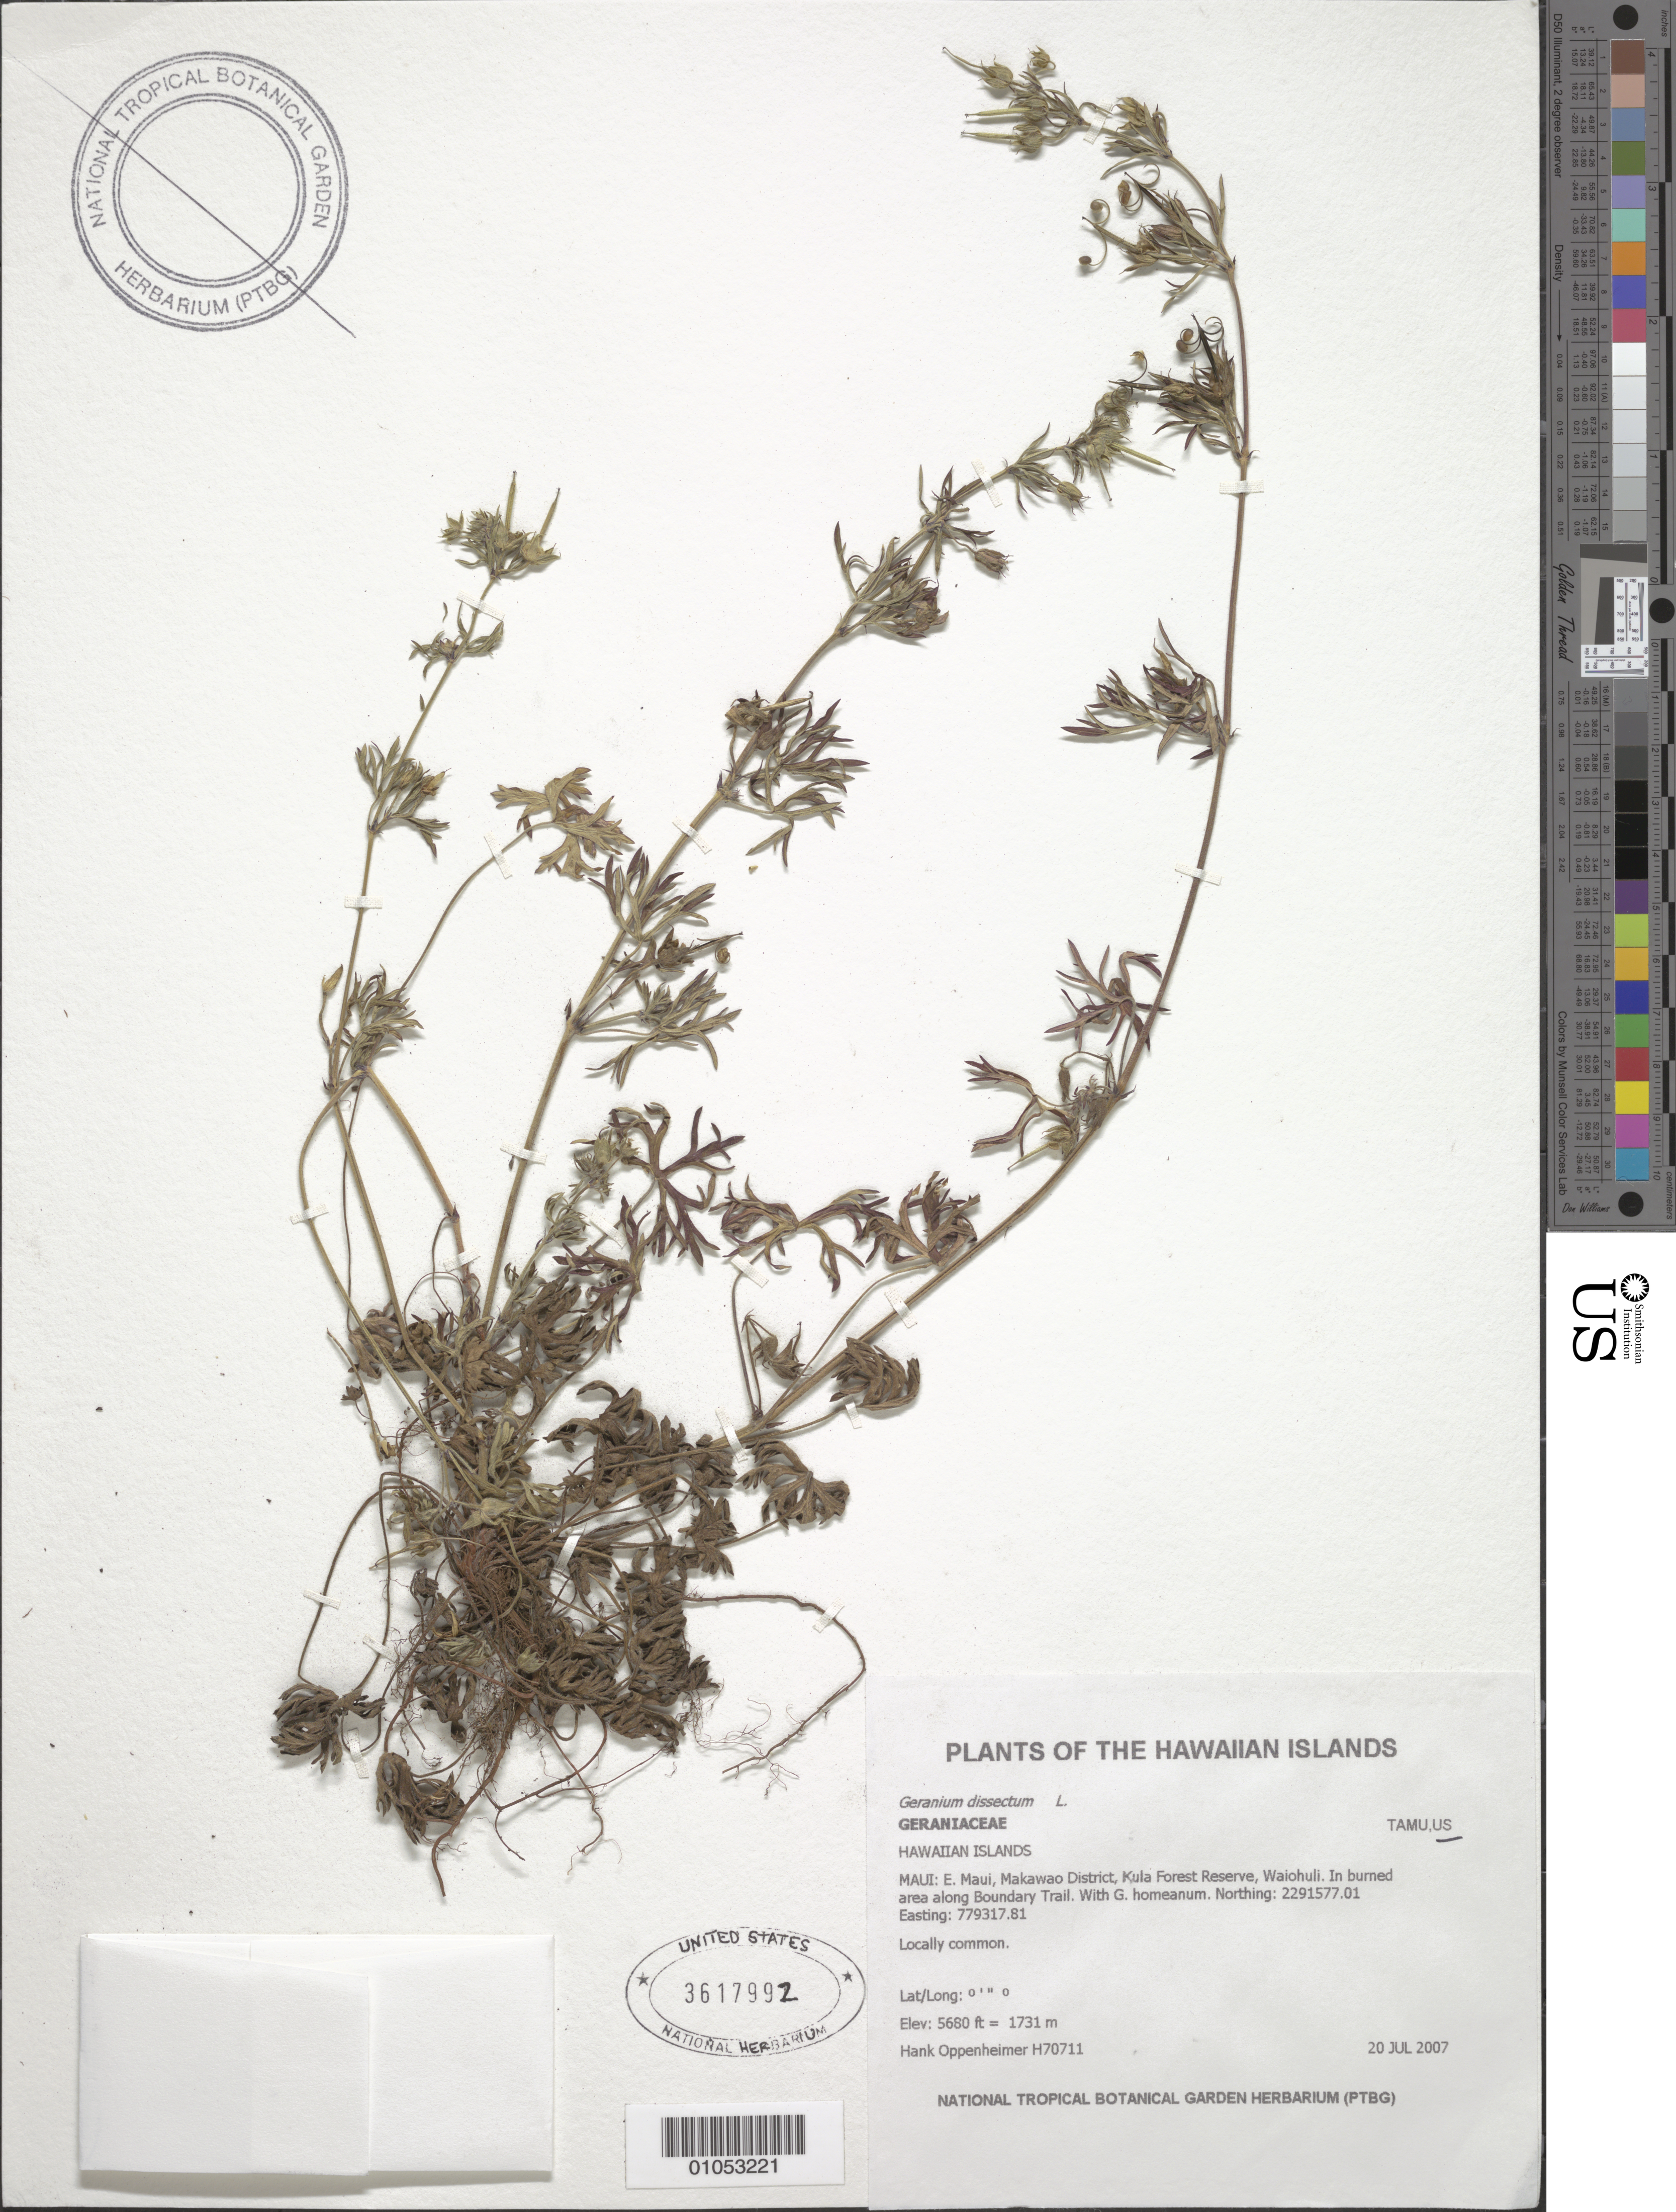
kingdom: Plantae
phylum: Tracheophyta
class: Magnoliopsida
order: Geraniales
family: Geraniaceae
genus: Geranium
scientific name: Geranium dissectum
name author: L.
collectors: H. L. Oppenheimer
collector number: H70711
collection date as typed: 20 Jul 2007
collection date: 2007-07-20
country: United States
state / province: Hawaii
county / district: Maui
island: Maui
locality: E. Maui, Makawao District, Kula forest Reserve, Waiohuli. In burned area along Boundary Trail.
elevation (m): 1731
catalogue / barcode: US 3617992